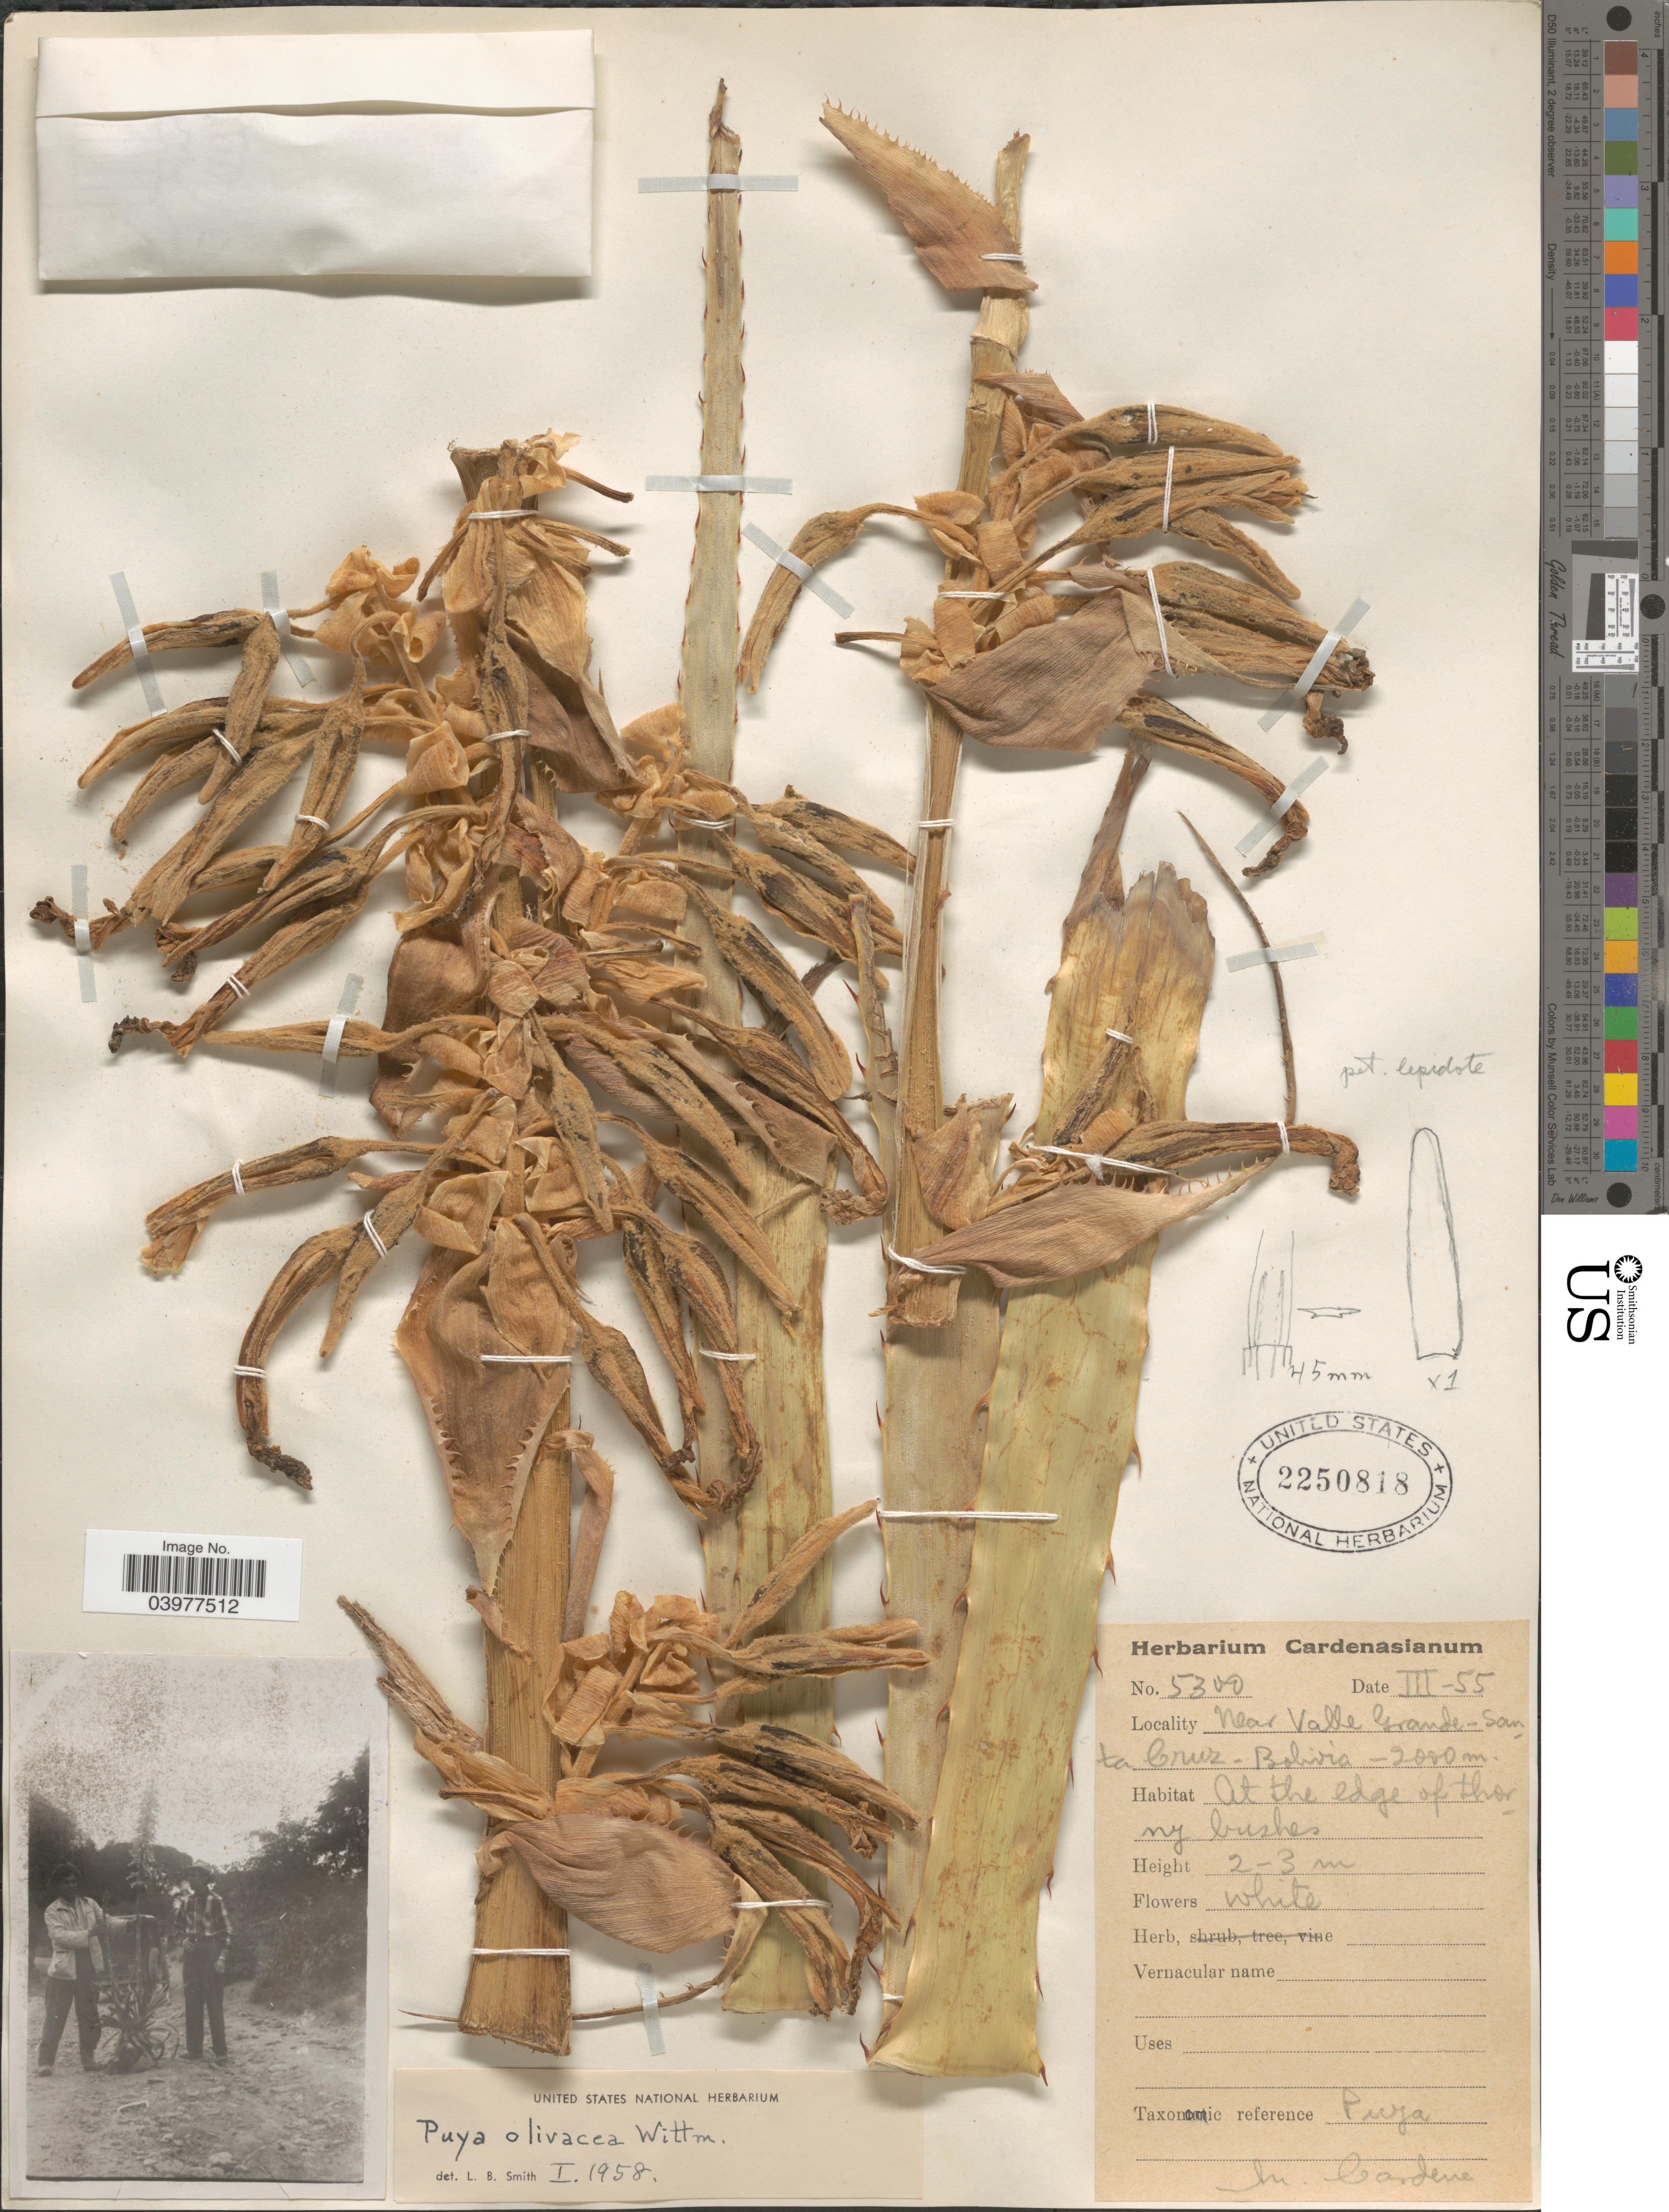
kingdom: Plantae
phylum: Tracheophyta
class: Liliopsida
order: Poales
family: Bromeliaceae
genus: Puya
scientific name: Puya olivacea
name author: Wittm.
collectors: M. Cárdenas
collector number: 5300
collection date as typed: Transcribed d/m/y: /3/55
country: Bolivia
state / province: Santa Cruz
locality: Near Valle Grande.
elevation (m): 2000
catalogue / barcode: US 2250818